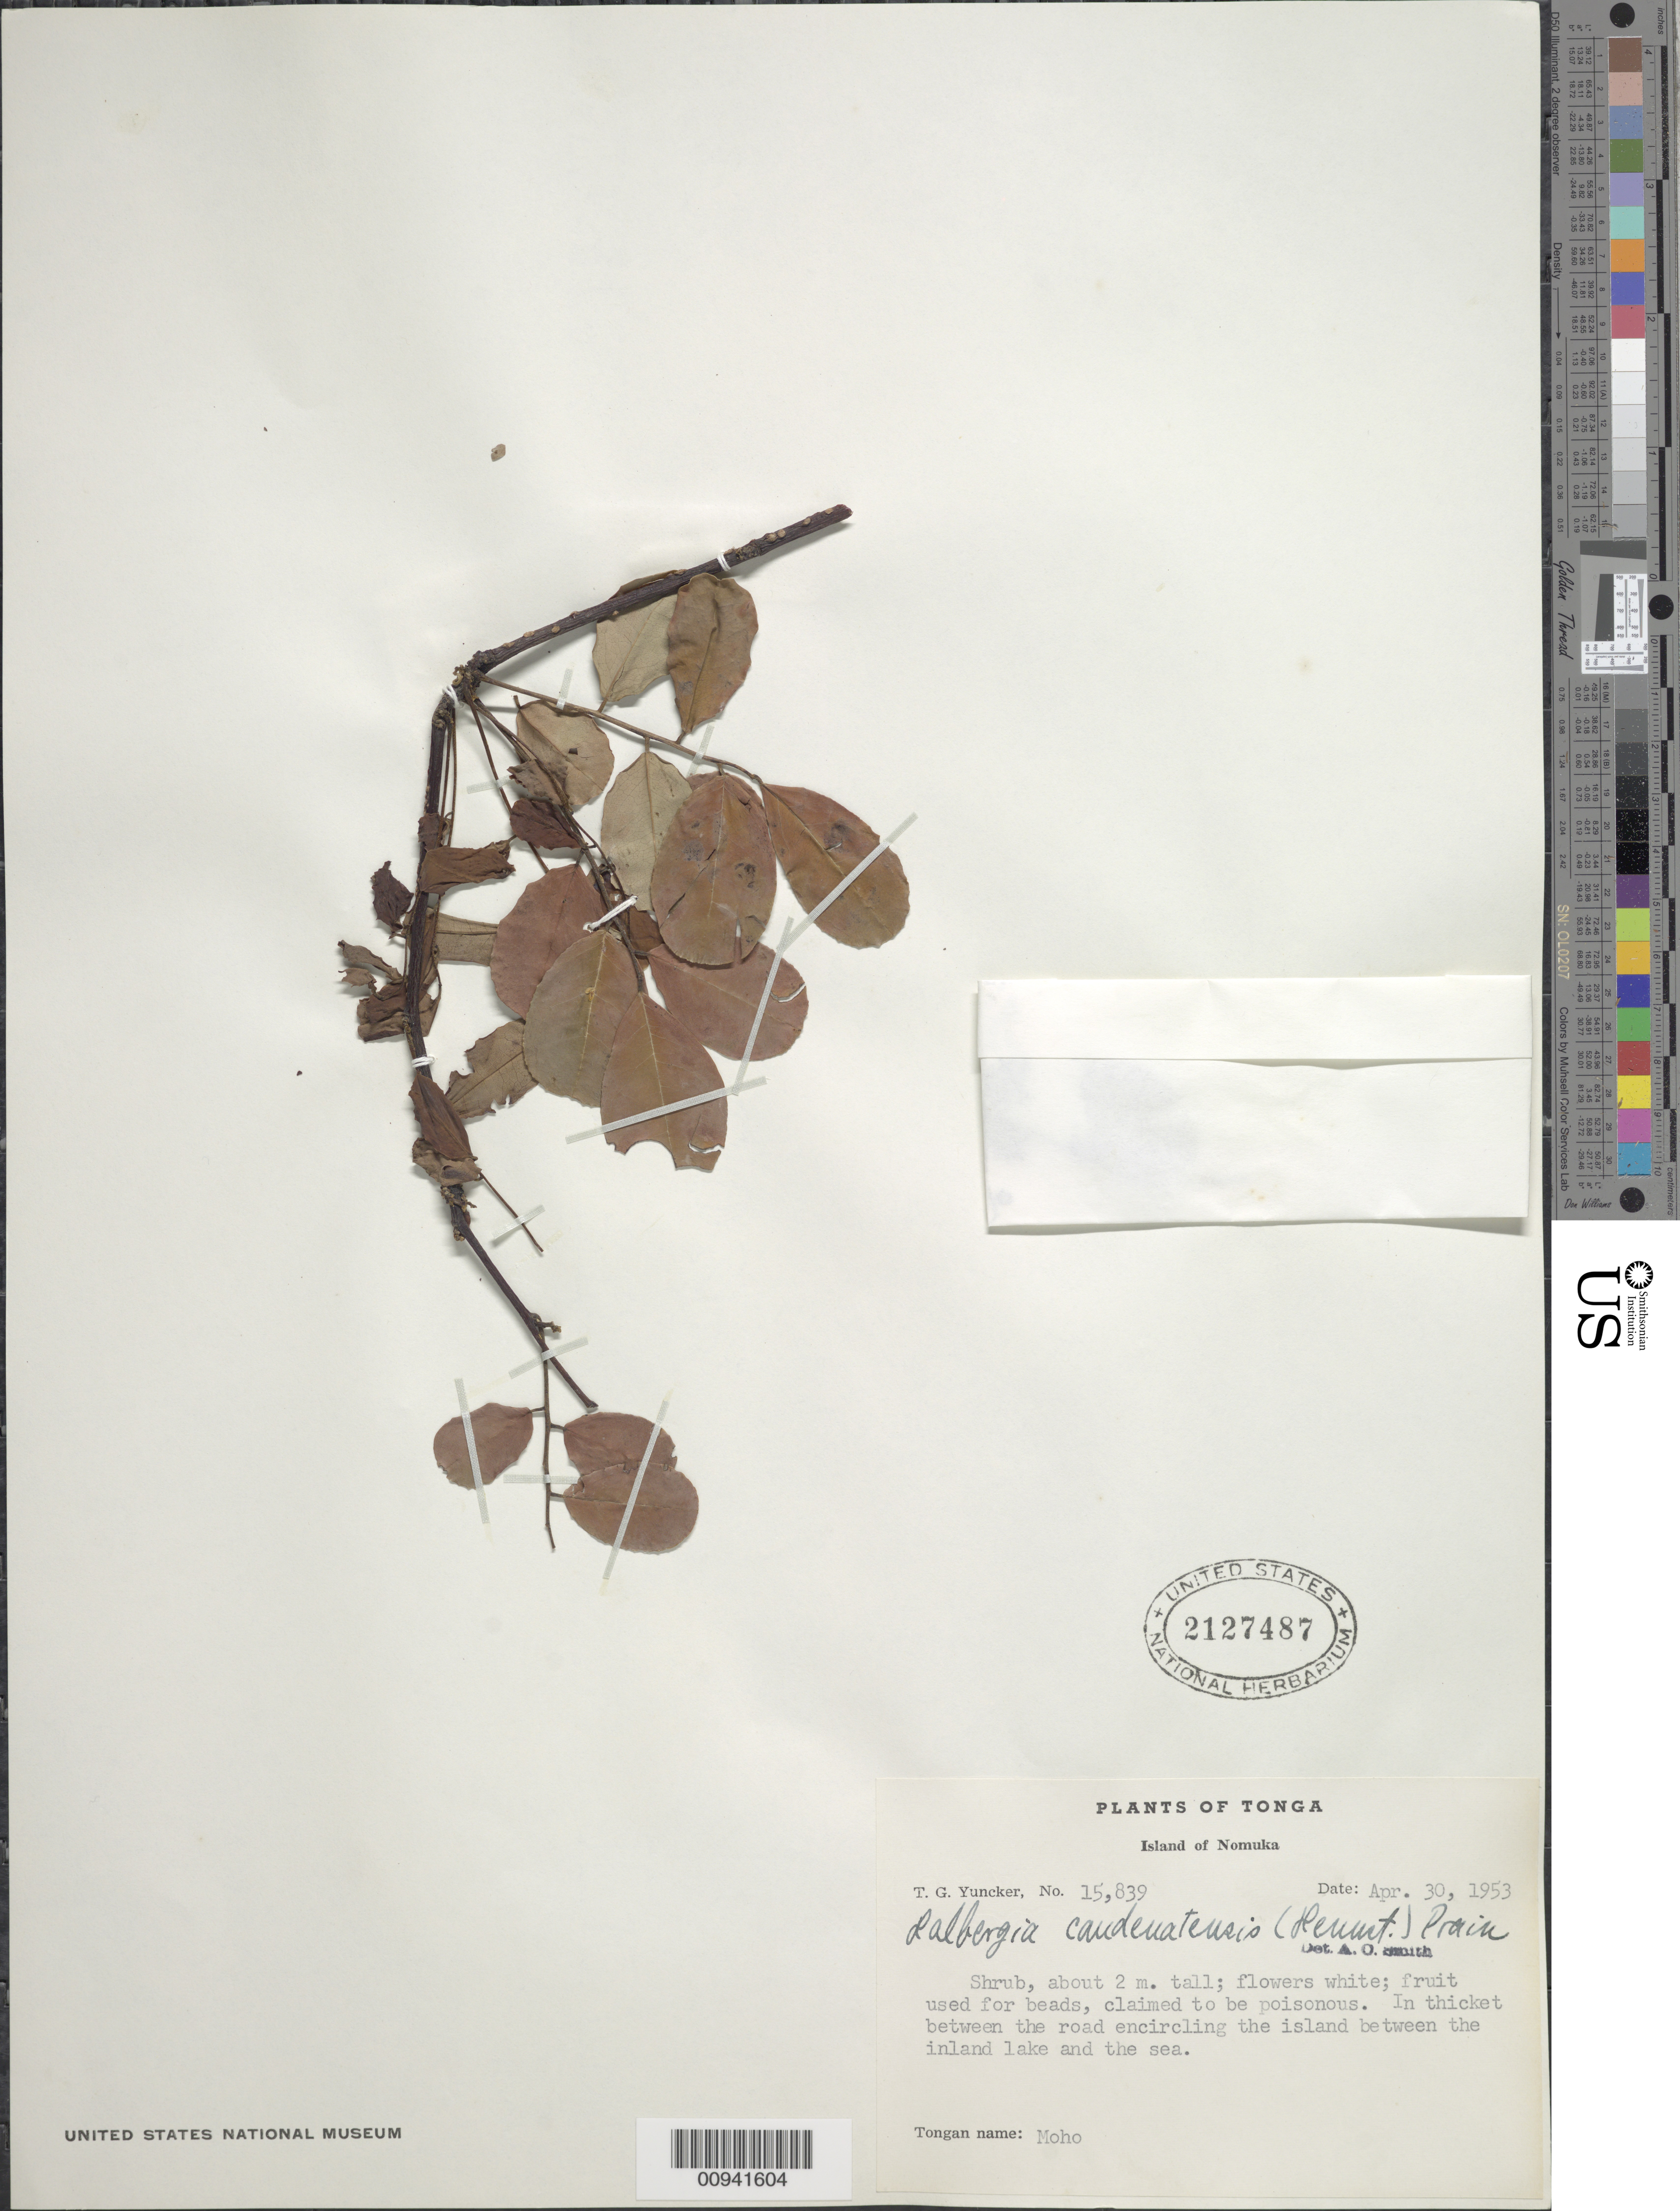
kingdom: Plantae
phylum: Tracheophyta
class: Magnoliopsida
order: Fabales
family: Fabaceae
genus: Dalbergia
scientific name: Dalbergia candenatensis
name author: (Dennst.) Pr.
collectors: T. G. Yuncker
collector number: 15839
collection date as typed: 30 Apr 1953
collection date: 1953-04-30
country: Tonga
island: Nomuka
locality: In thicket between the road encircling the island between the inland lake and the sea.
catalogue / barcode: US 2127487